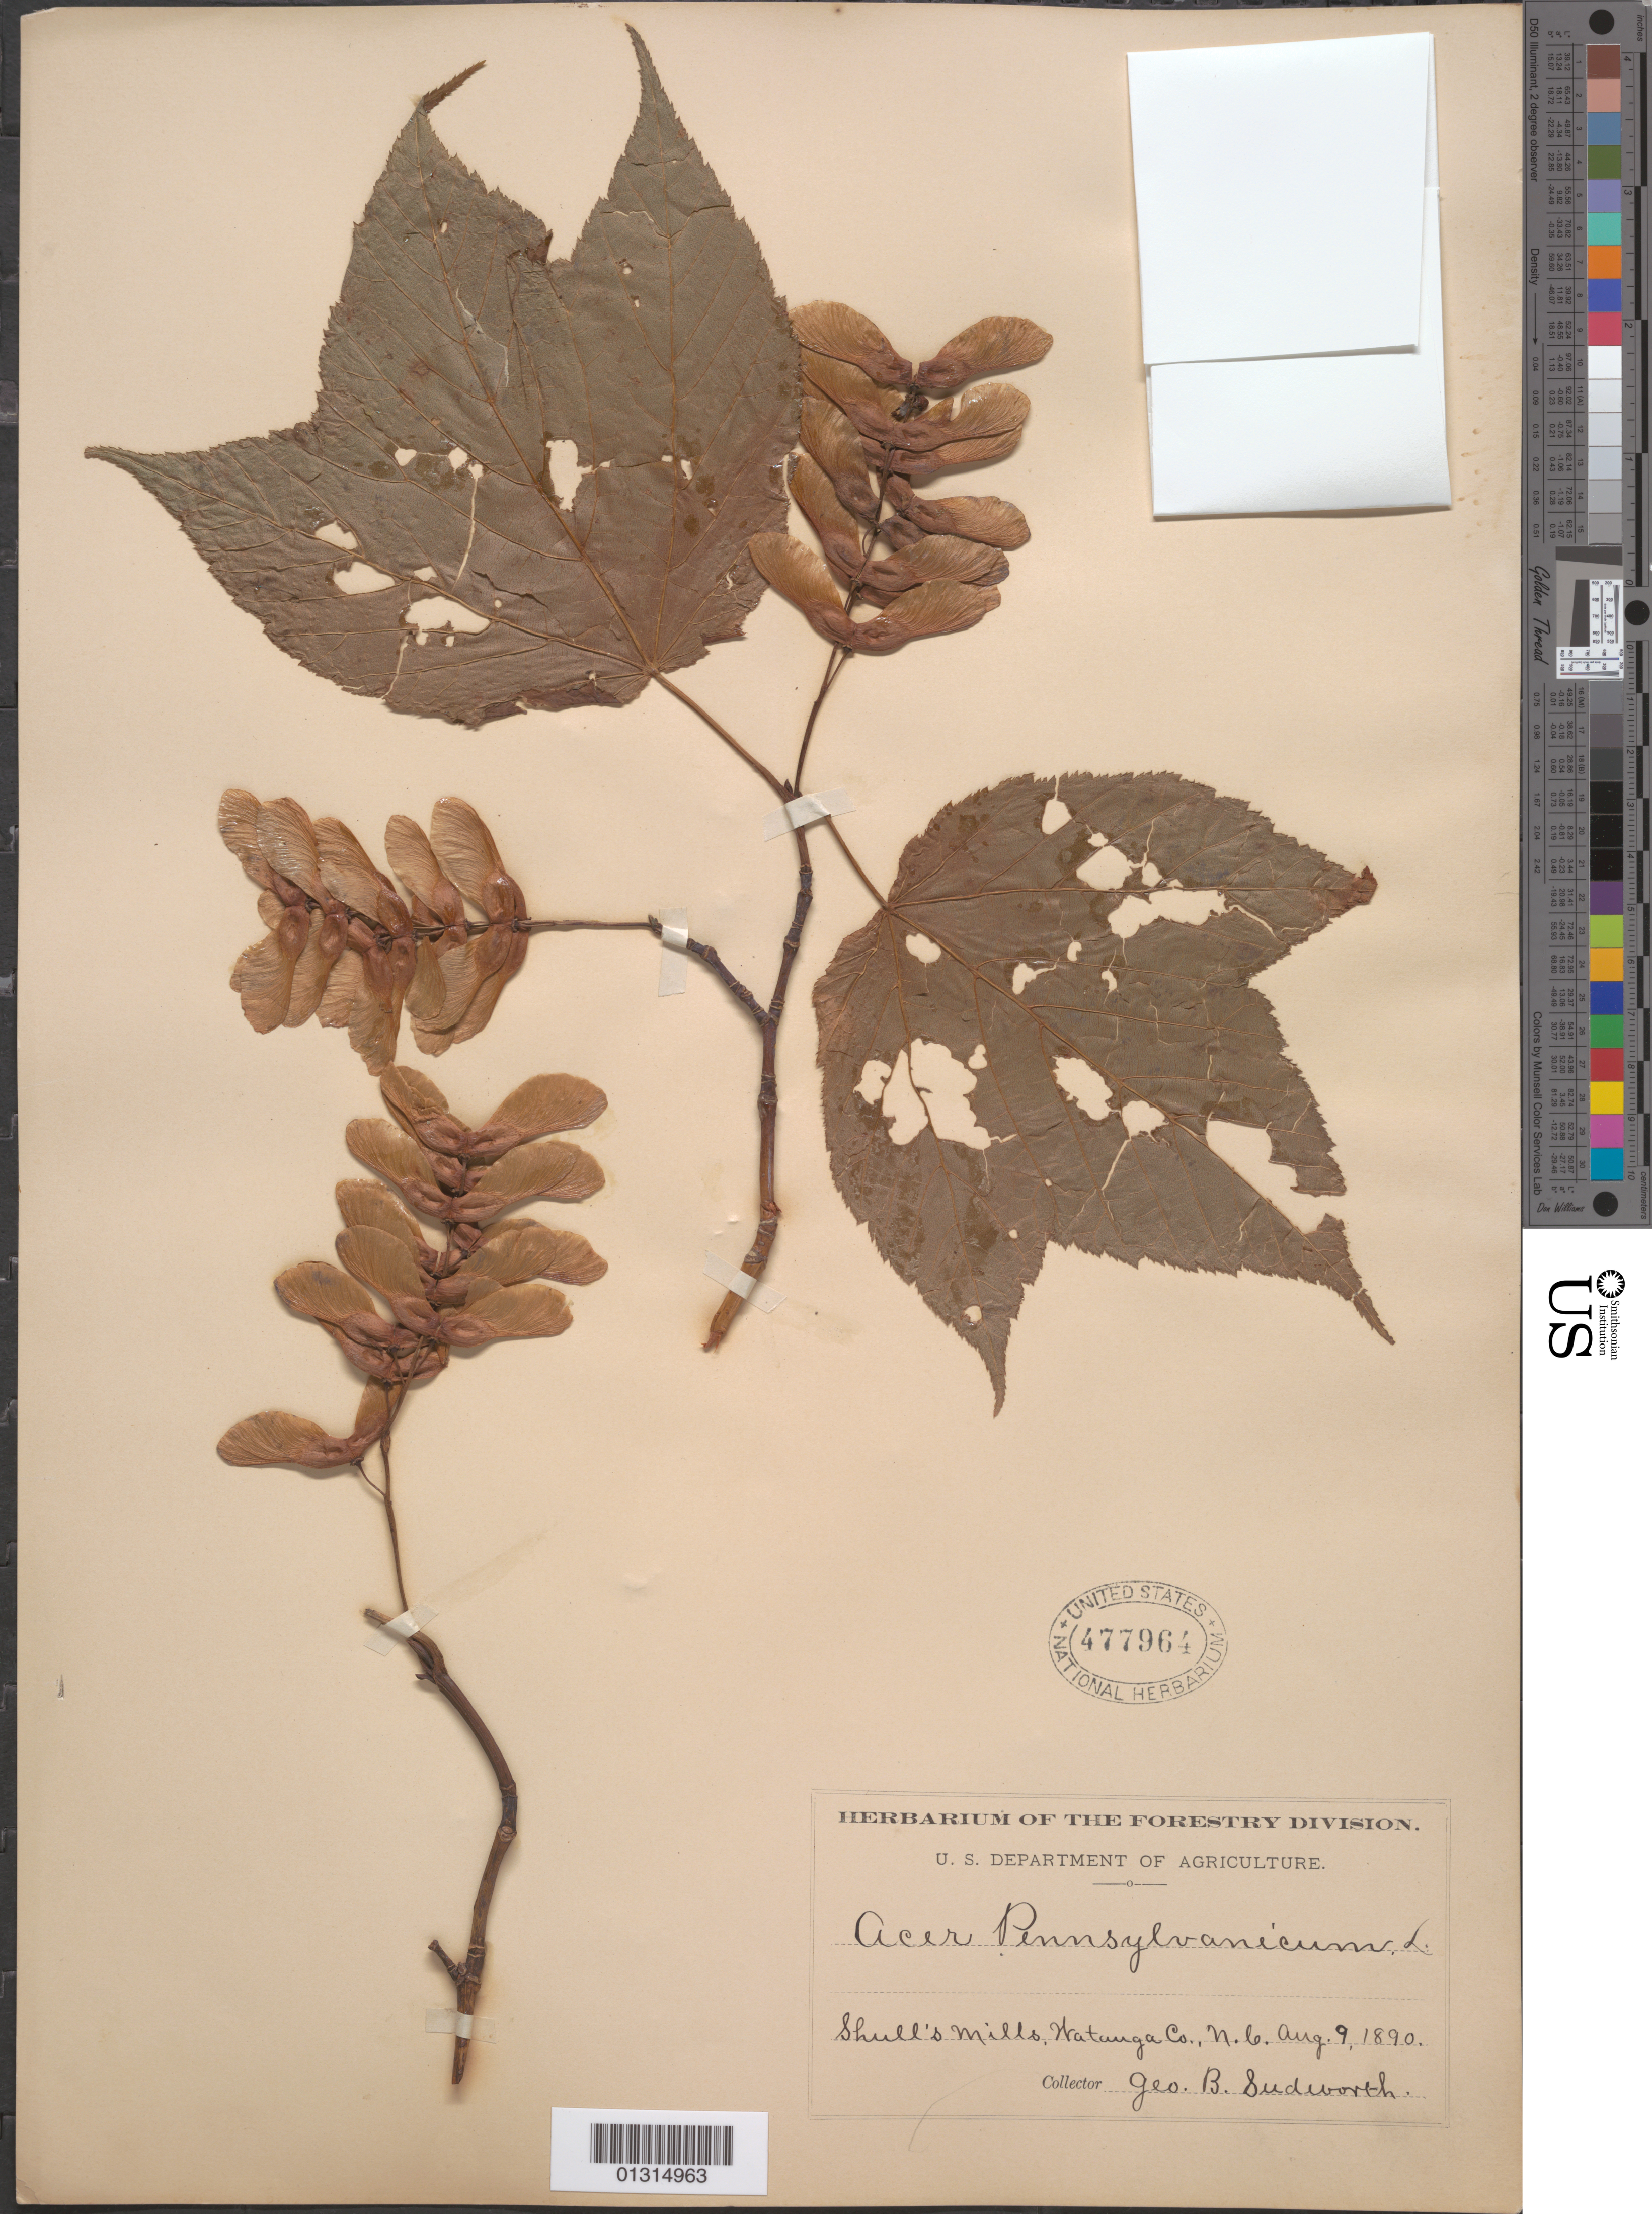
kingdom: Plantae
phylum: Tracheophyta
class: Magnoliopsida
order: Sapindales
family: Sapindaceae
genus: Acer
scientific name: Acer pensylvanicum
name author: L.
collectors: G. B. Sudworth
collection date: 1890-08-09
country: United States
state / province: North Carolina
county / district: Watauga County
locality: Watauga County, Shull's Mills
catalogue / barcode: US 477964